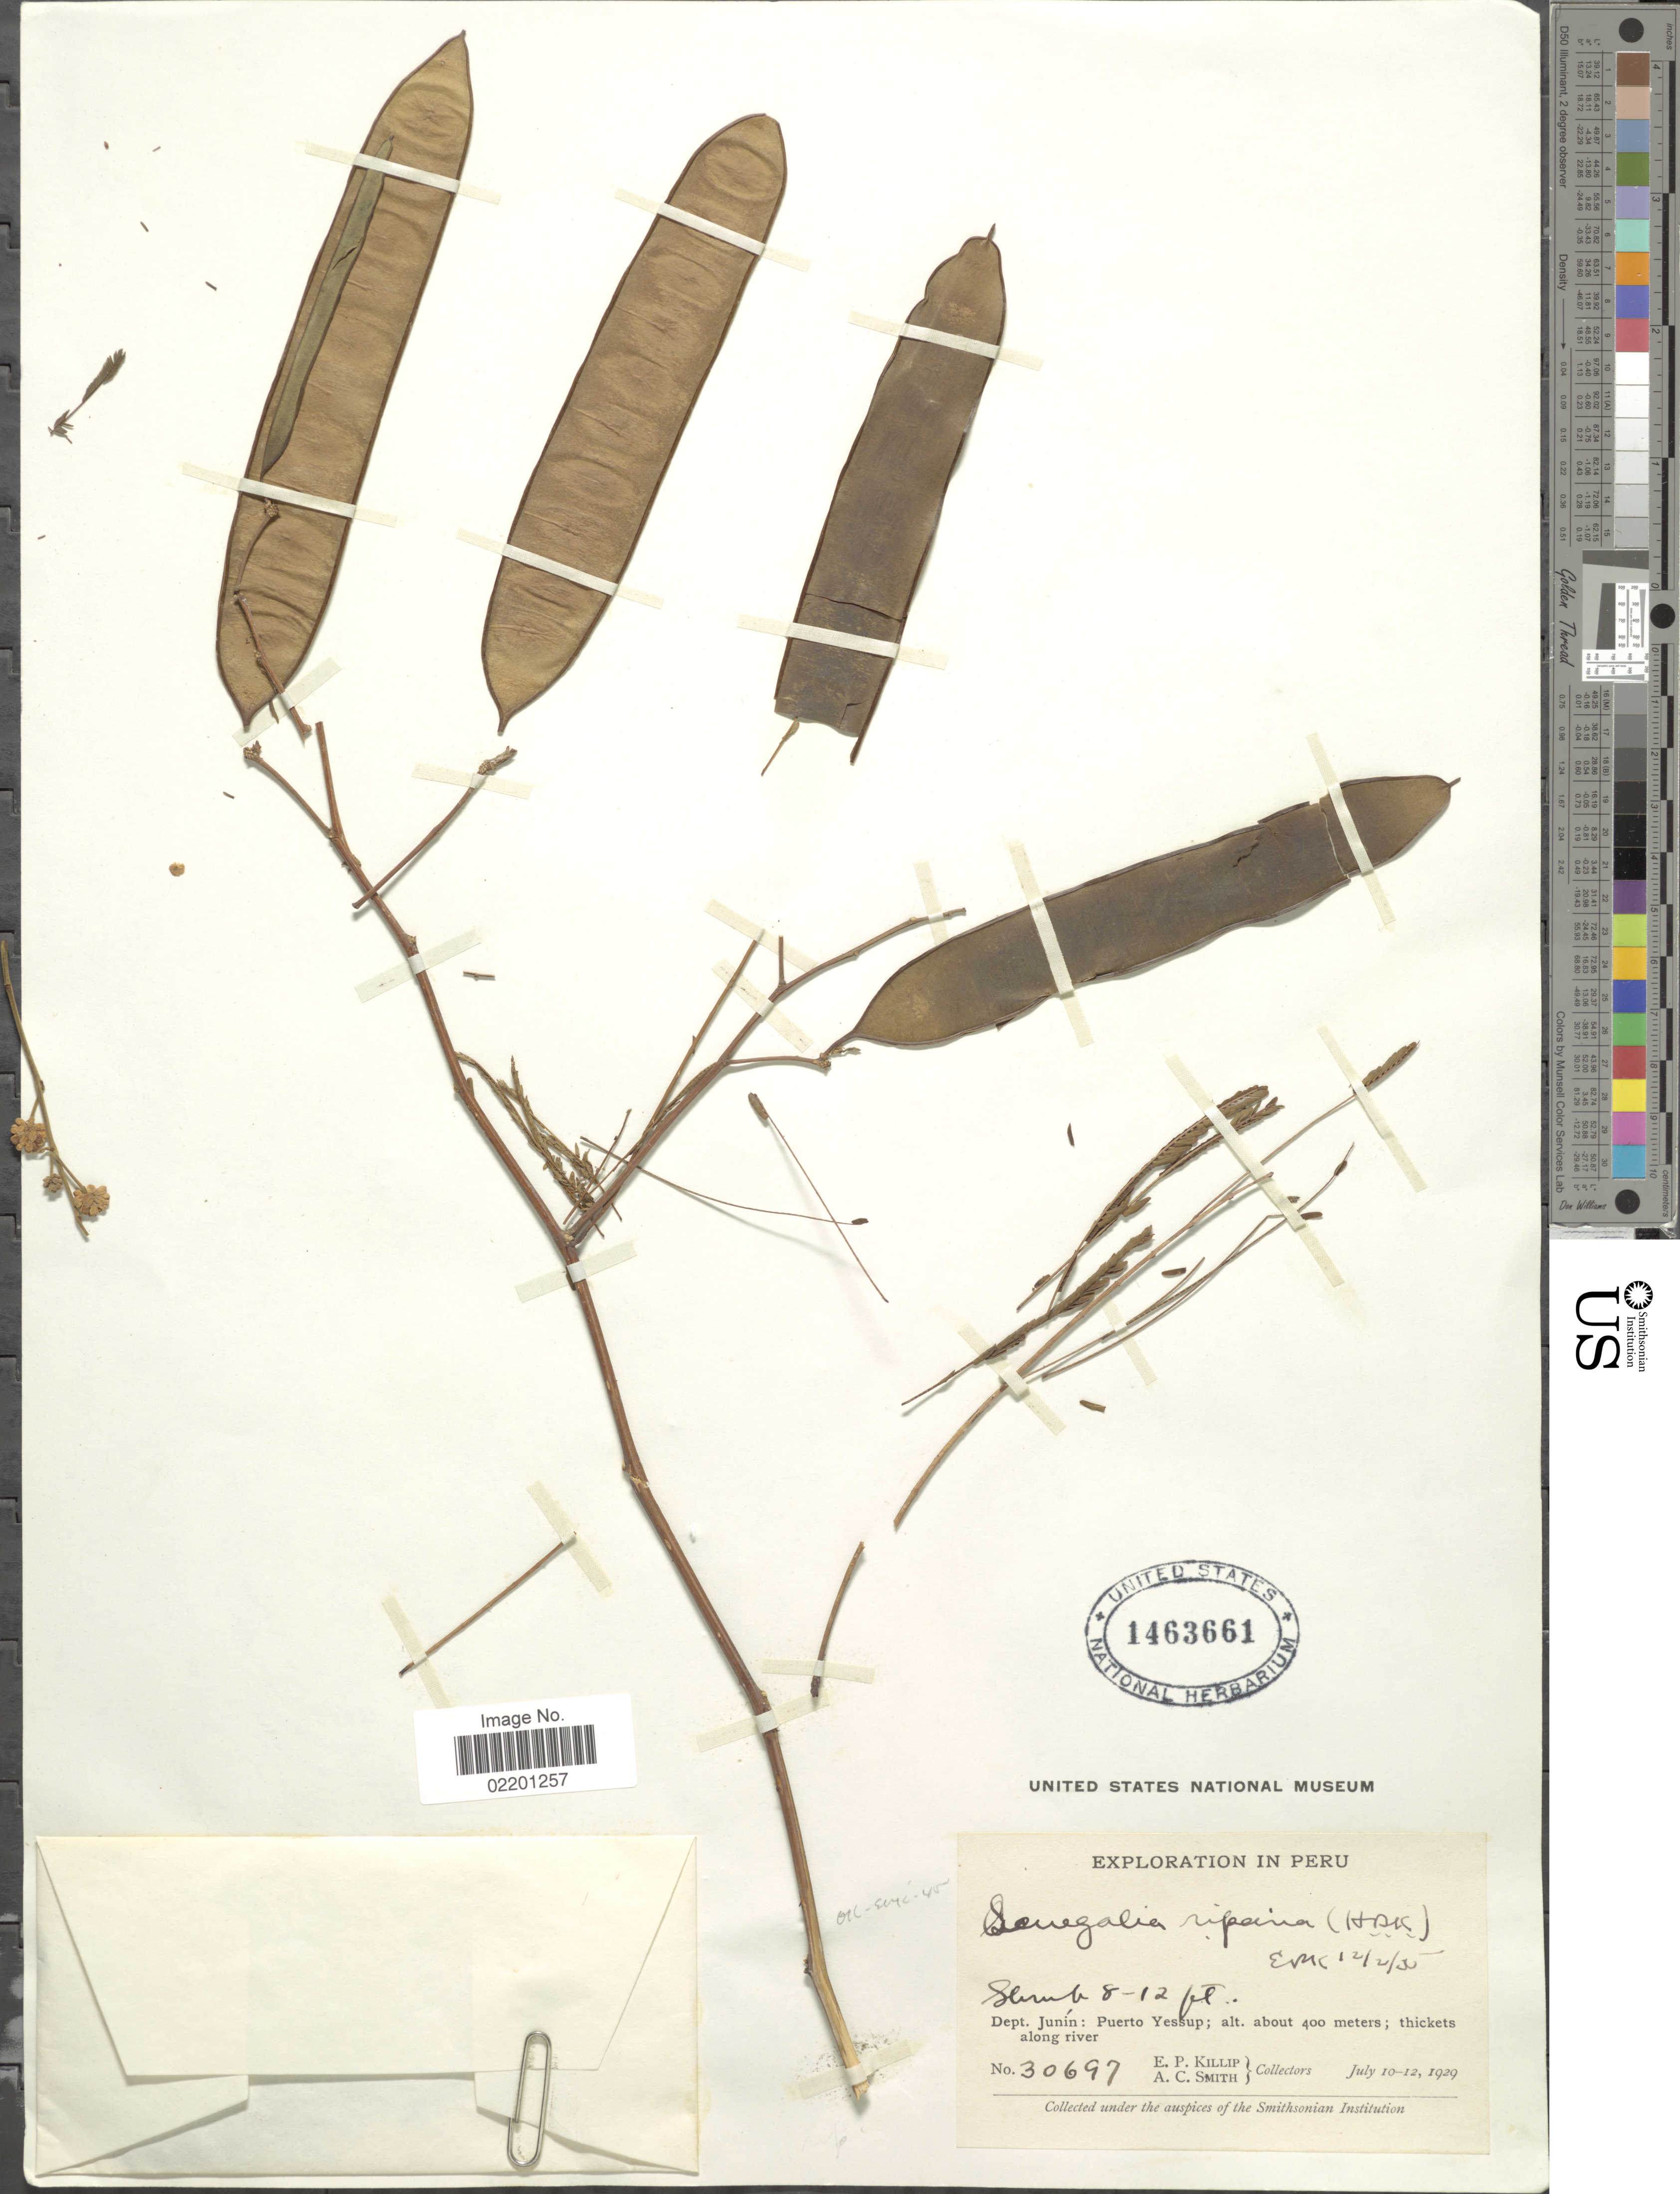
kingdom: Plantae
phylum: Tracheophyta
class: Magnoliopsida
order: Fabales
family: Fabaceae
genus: Senegalia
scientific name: Senegalia riparia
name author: (Kunth) Britton & Rose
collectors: E. P. Killip & A. C. Smith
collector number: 30697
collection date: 1929-07-10/1929-07-12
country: Peru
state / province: Junín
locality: Dept. Junin: Puerto Yessup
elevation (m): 400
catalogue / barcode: US 1463661